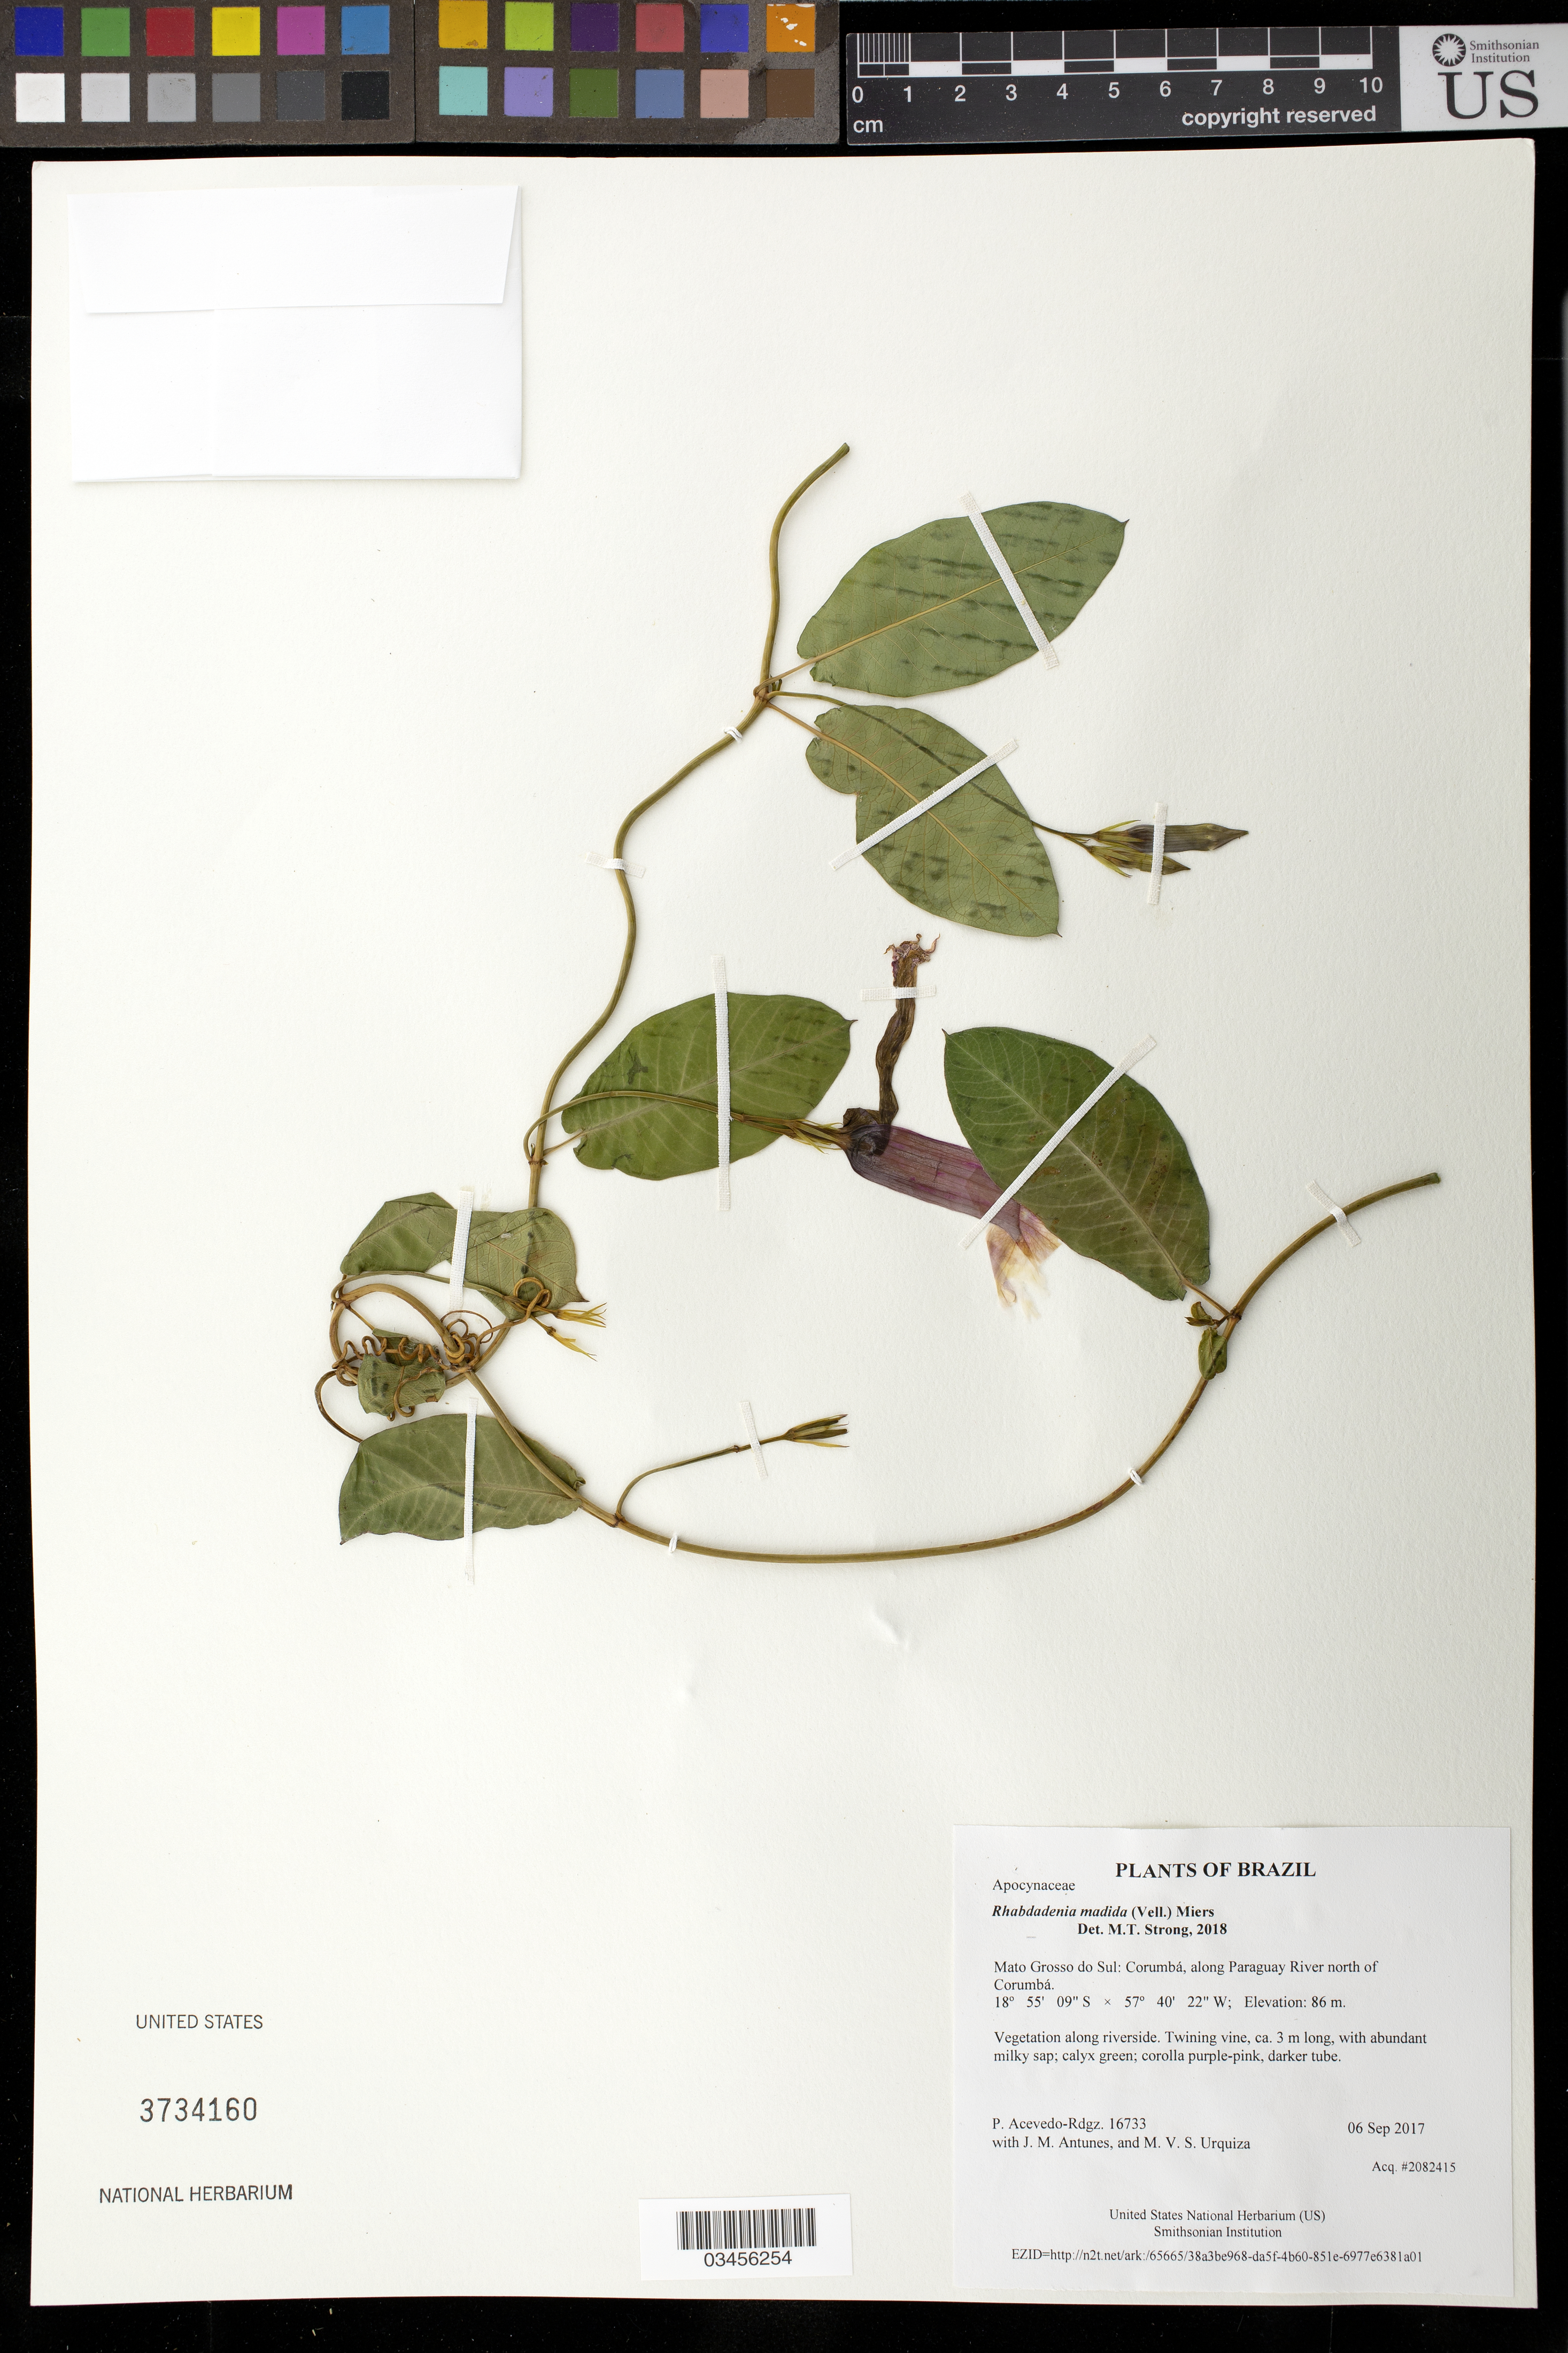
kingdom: Plantae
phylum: Tracheophyta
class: Magnoliopsida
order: Gentianales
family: Apocynaceae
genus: Rhabdadenia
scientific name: Rhabdadenia madida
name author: (Vell.) Miers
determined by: Strong, Mark T., (BOT), Smithsonian Institution - National Museum of Natural History (UNITED STATES)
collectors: P. Acevedo-Rodr., J. M. Antunes & M. V. S. Urquiza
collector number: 16733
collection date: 2017-09-06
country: Brazil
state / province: Mato Grosso do Sul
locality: Corumbá, along Paraguay River north of Corumbá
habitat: Vegetation along riverside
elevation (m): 86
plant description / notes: US, NY, MO, K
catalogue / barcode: US 3734160